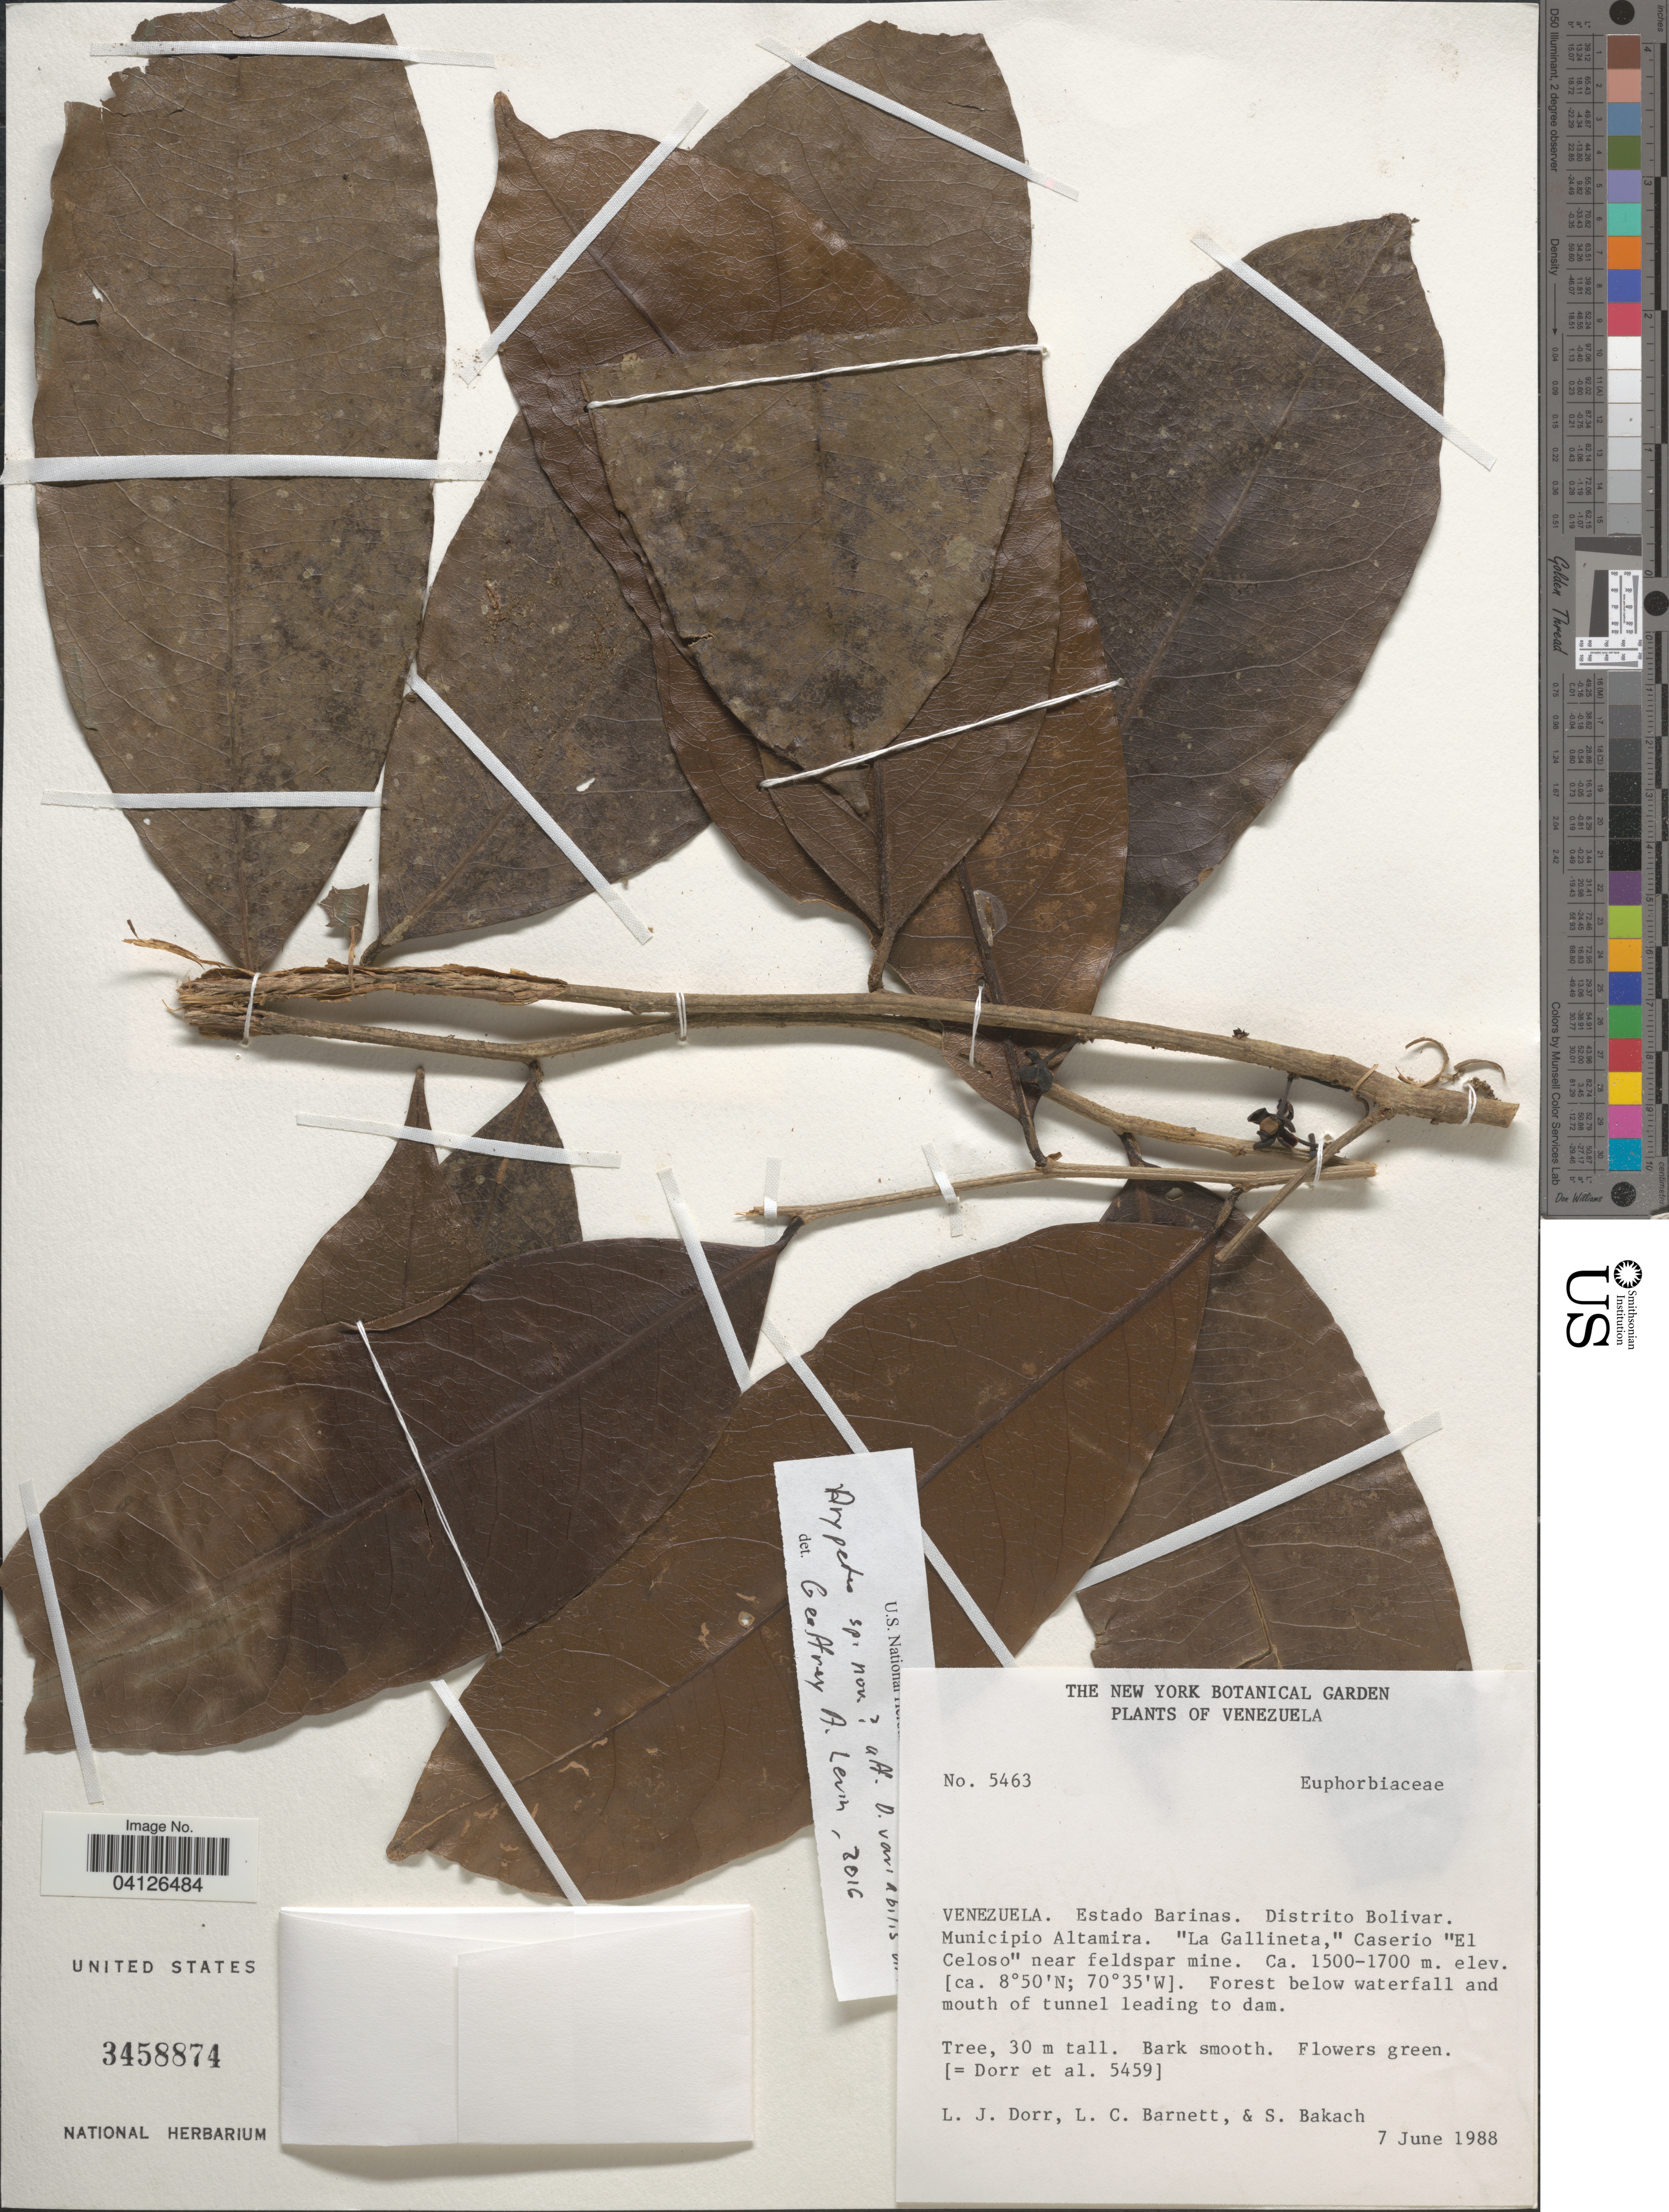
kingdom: Plantae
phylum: Tracheophyta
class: Magnoliopsida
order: Malpighiales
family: Putranjivaceae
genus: Drypetes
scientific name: Drypetes sp. nov.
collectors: L. J. Dorr, L. C. Barnett & S. Bakach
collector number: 5463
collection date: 1988-06-07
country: Venezuela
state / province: Barinas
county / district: Bolívar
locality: "La Gallineta," Caserio "El Celoso" near feldspar mine. Forest below waterfall and mouth of tunnel leading to dam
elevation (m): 1500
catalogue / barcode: US 3458874